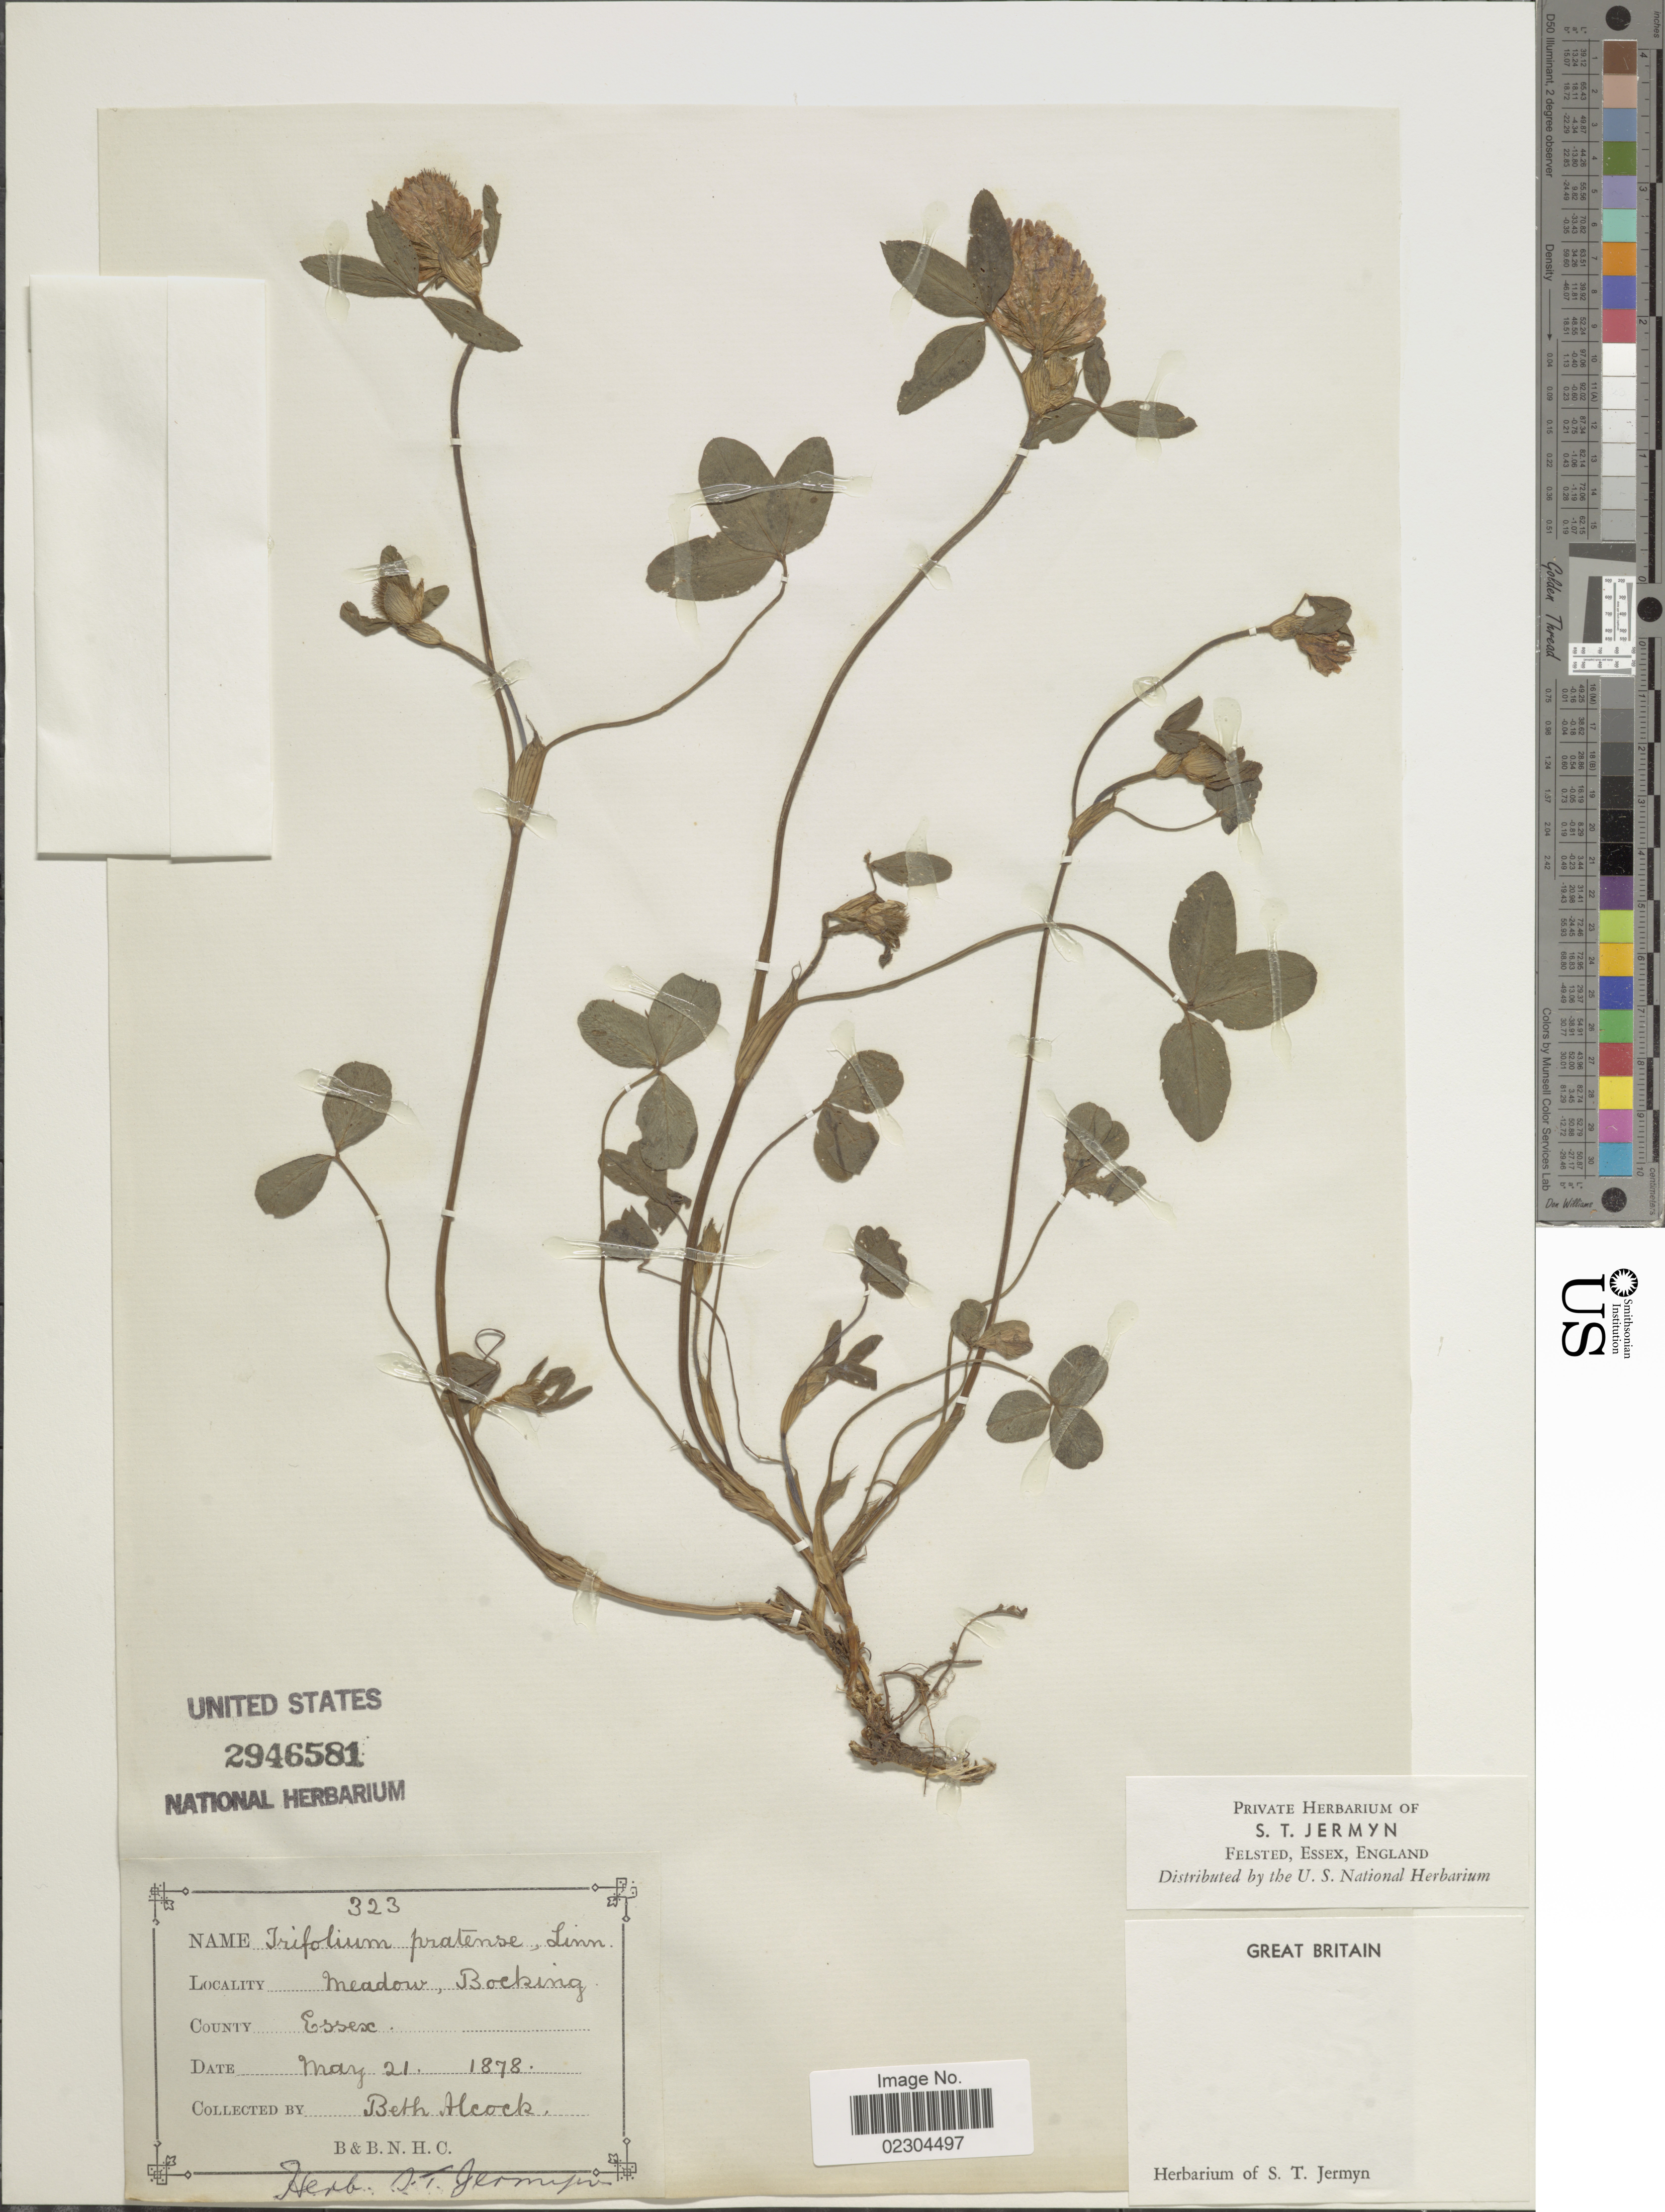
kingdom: Plantae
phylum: Tracheophyta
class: Magnoliopsida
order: Fabales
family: Fabaceae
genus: Trifolium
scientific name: Trifolium pratense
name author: L.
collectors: B. Alcock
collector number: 323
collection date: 1878-05-21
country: United Kingdom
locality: Great Britain, Meadow, Bocking, County Essex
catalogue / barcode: US 2946581